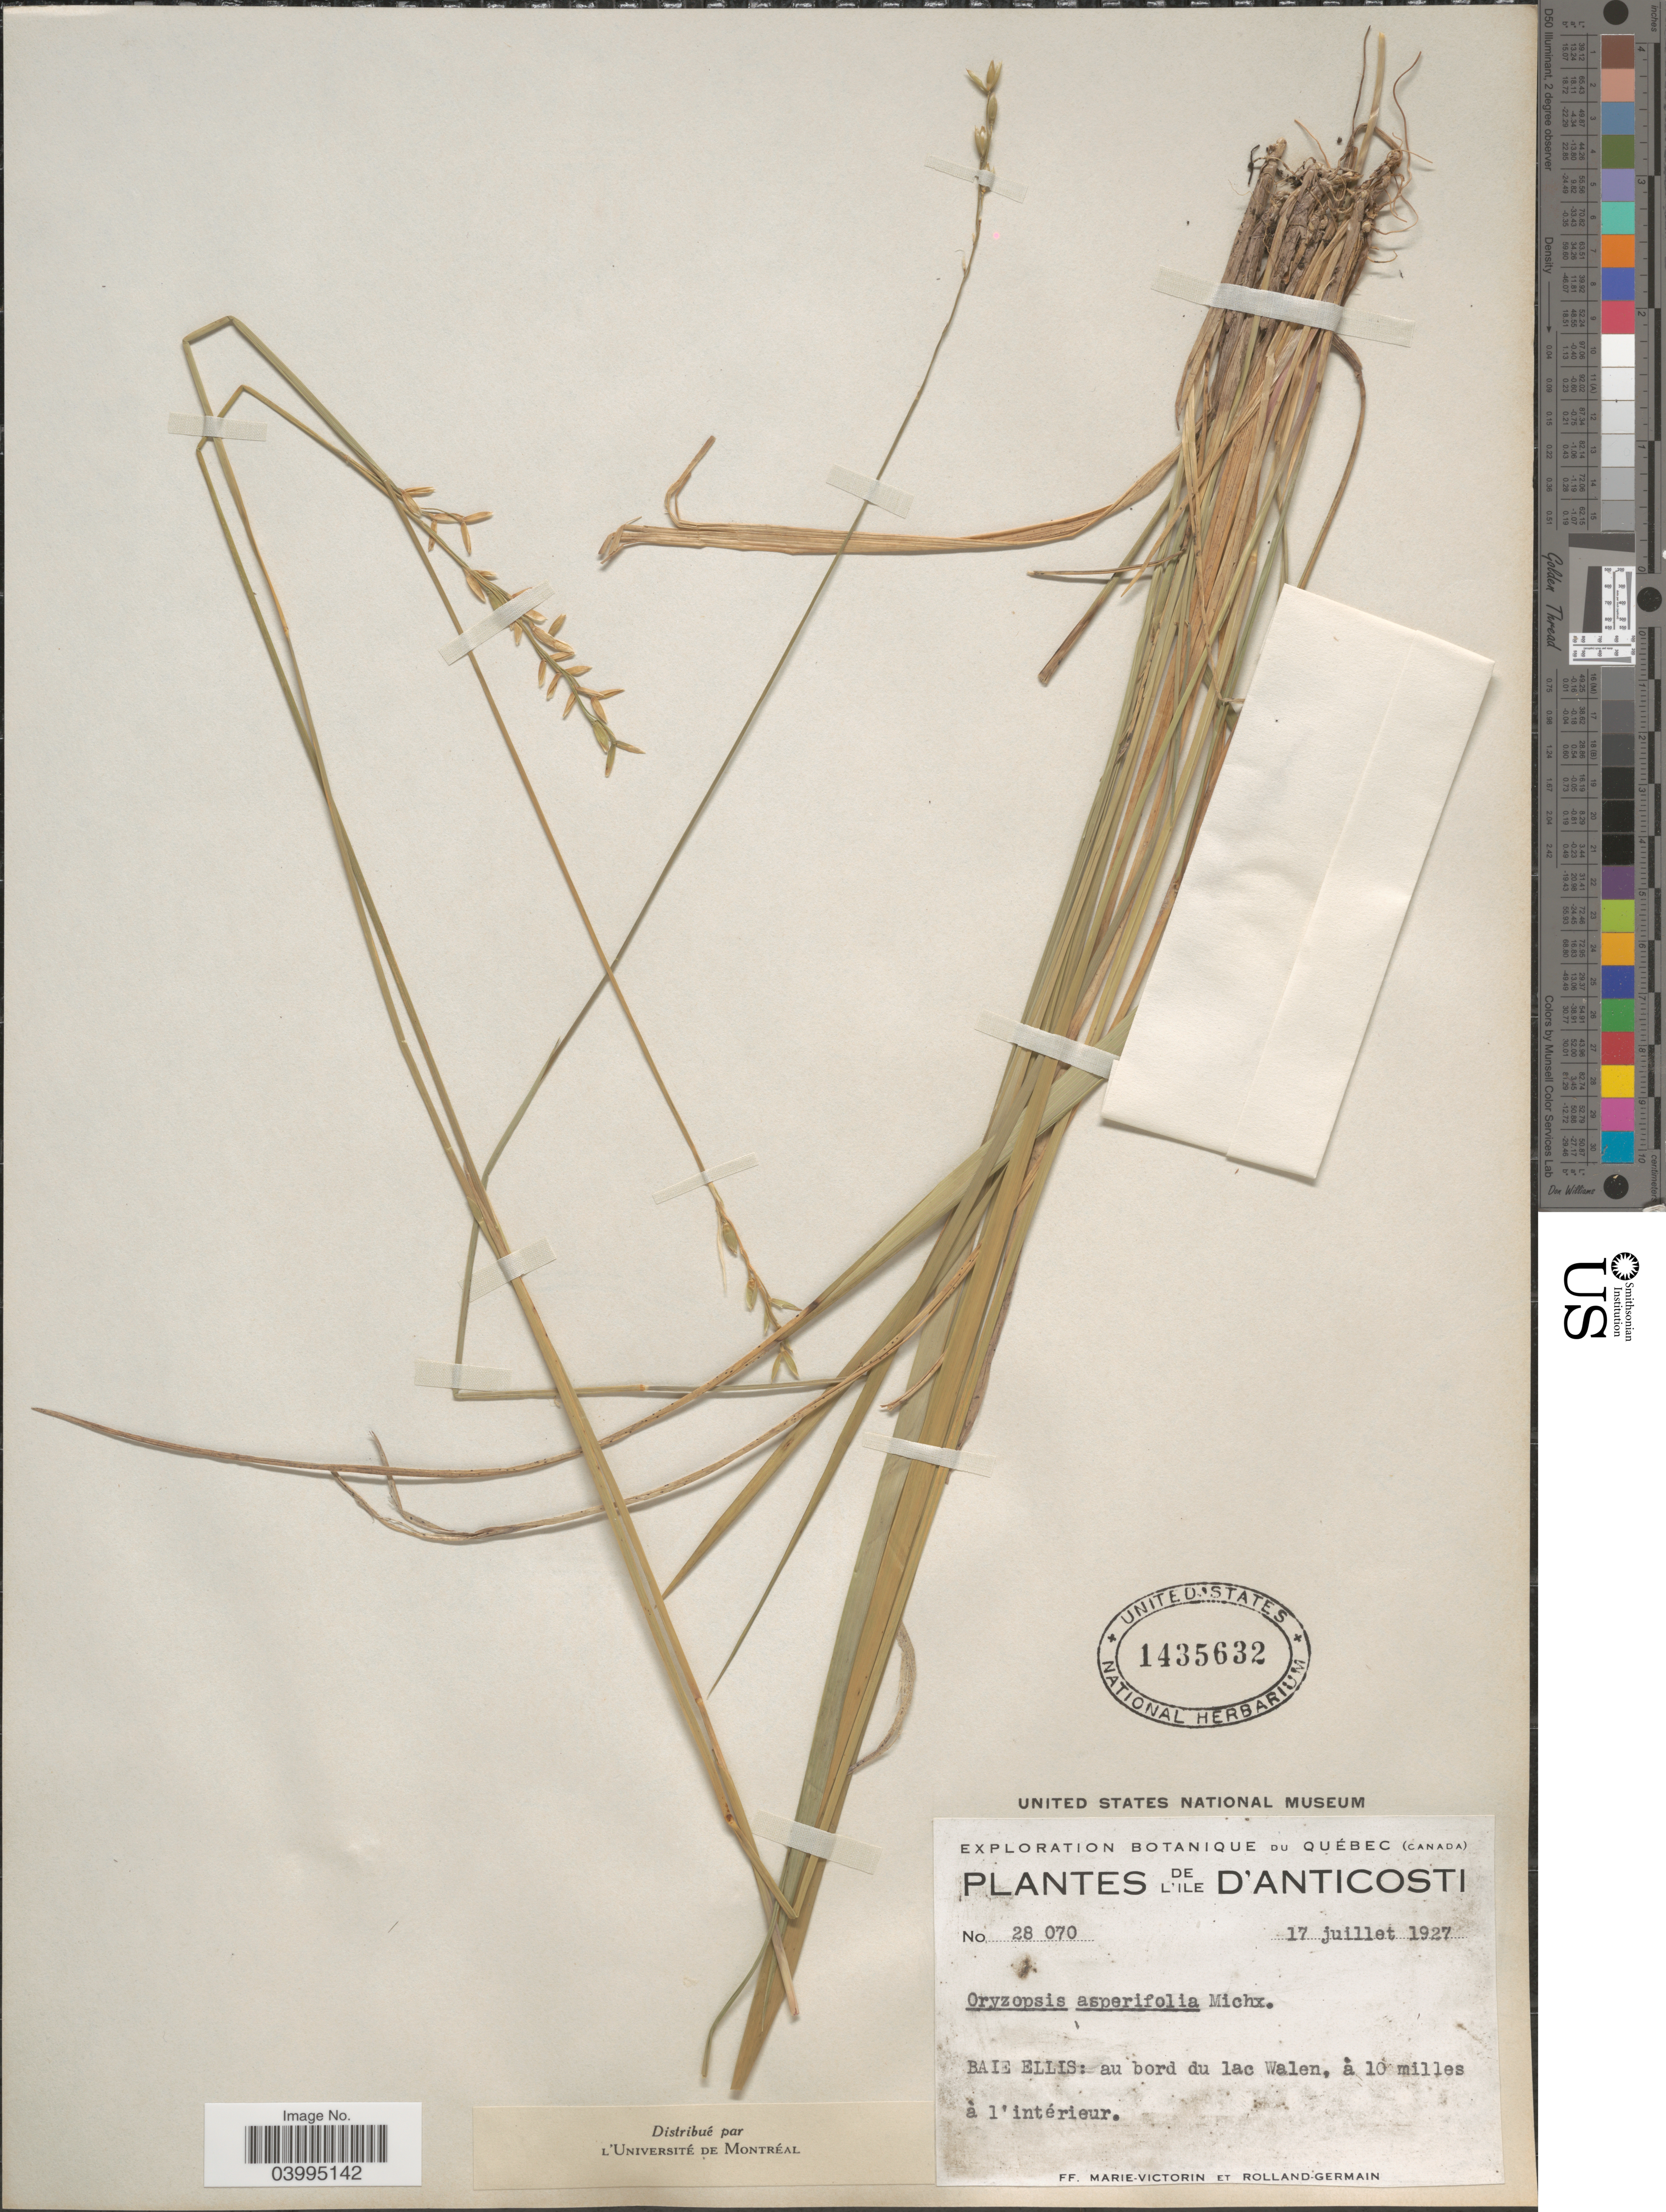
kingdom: Plantae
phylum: Tracheophyta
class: Liliopsida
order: Poales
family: Poaceae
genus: Oryzopsis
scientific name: Oryzopsis asperifolia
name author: Michx.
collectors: F. Marie-Victorin & Rolland-Germain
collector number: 28070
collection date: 1927-07-17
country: Canada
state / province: Quebec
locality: L'ile D'Anticosti. Baie Ellis: au bord du lac Walen, à 10 milles à l' intérieur.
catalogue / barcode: US 1435632